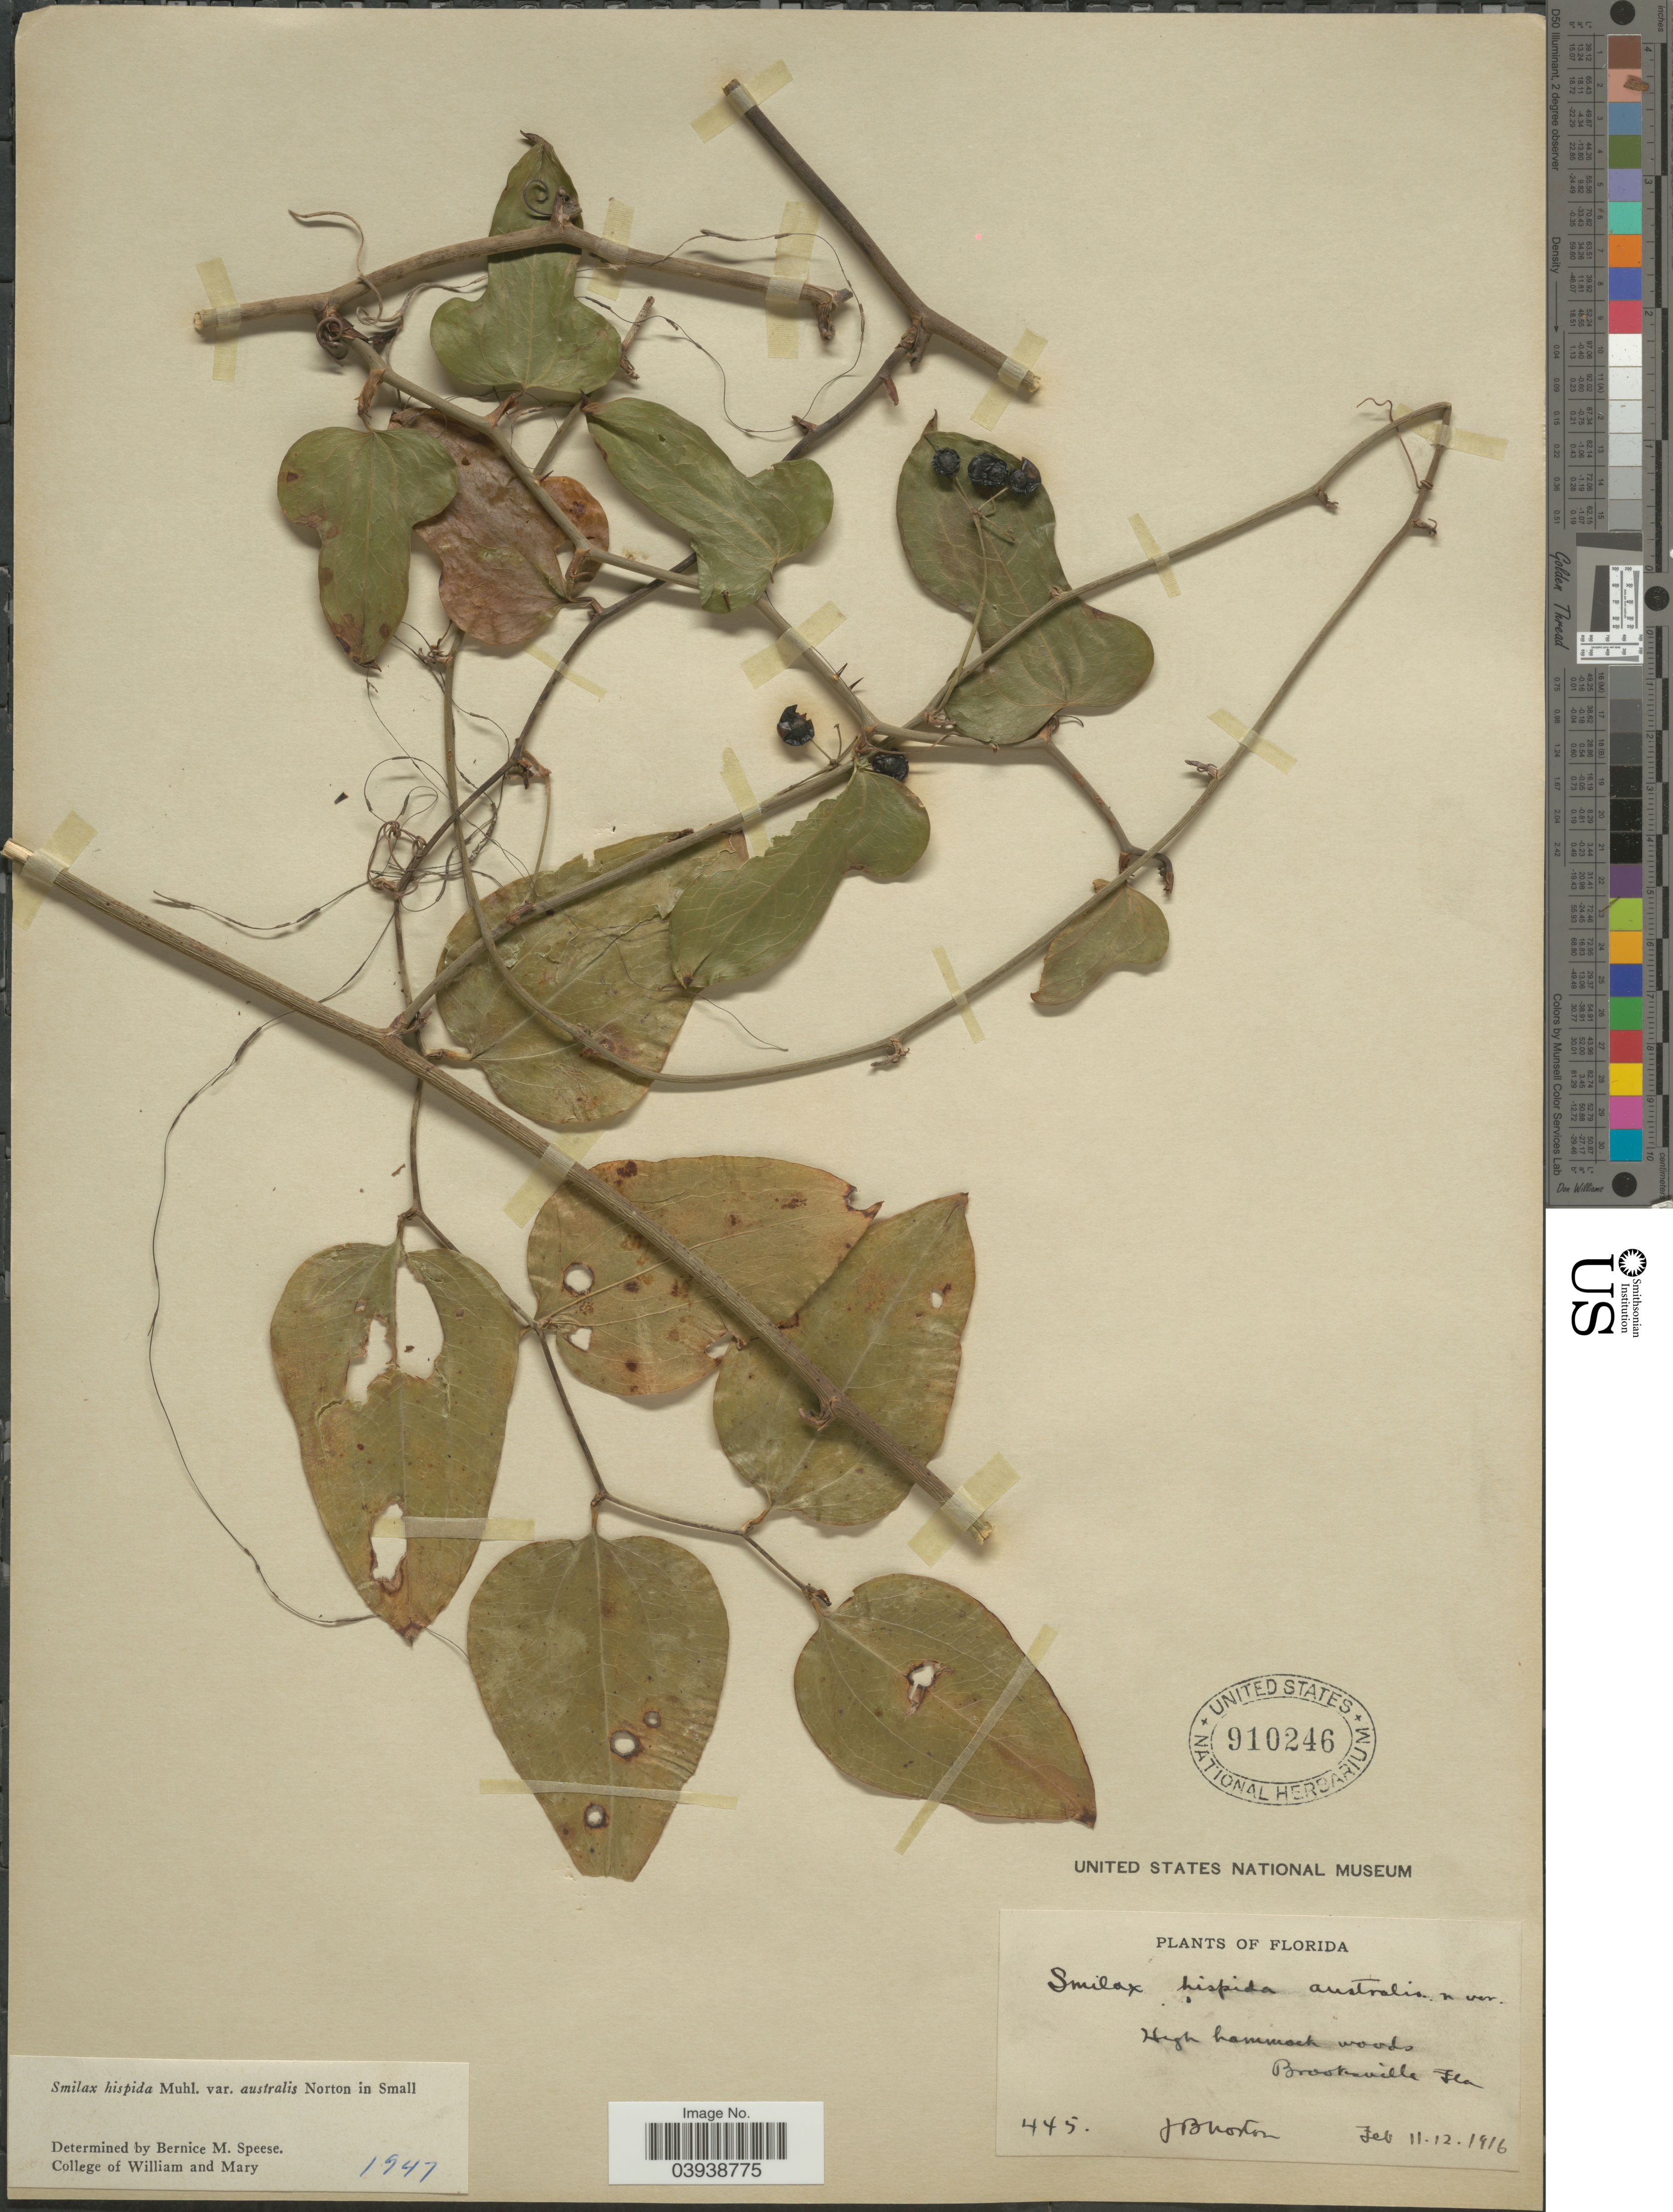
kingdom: Plantae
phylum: Tracheophyta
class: Liliopsida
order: Liliales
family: Smilacaceae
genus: Smilax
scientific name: Smilax hispida var. australis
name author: Small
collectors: J. B. Norton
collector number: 445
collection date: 1916-02-11/1916-02-12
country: United States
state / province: Florida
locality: Brooksville.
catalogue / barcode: US 910246